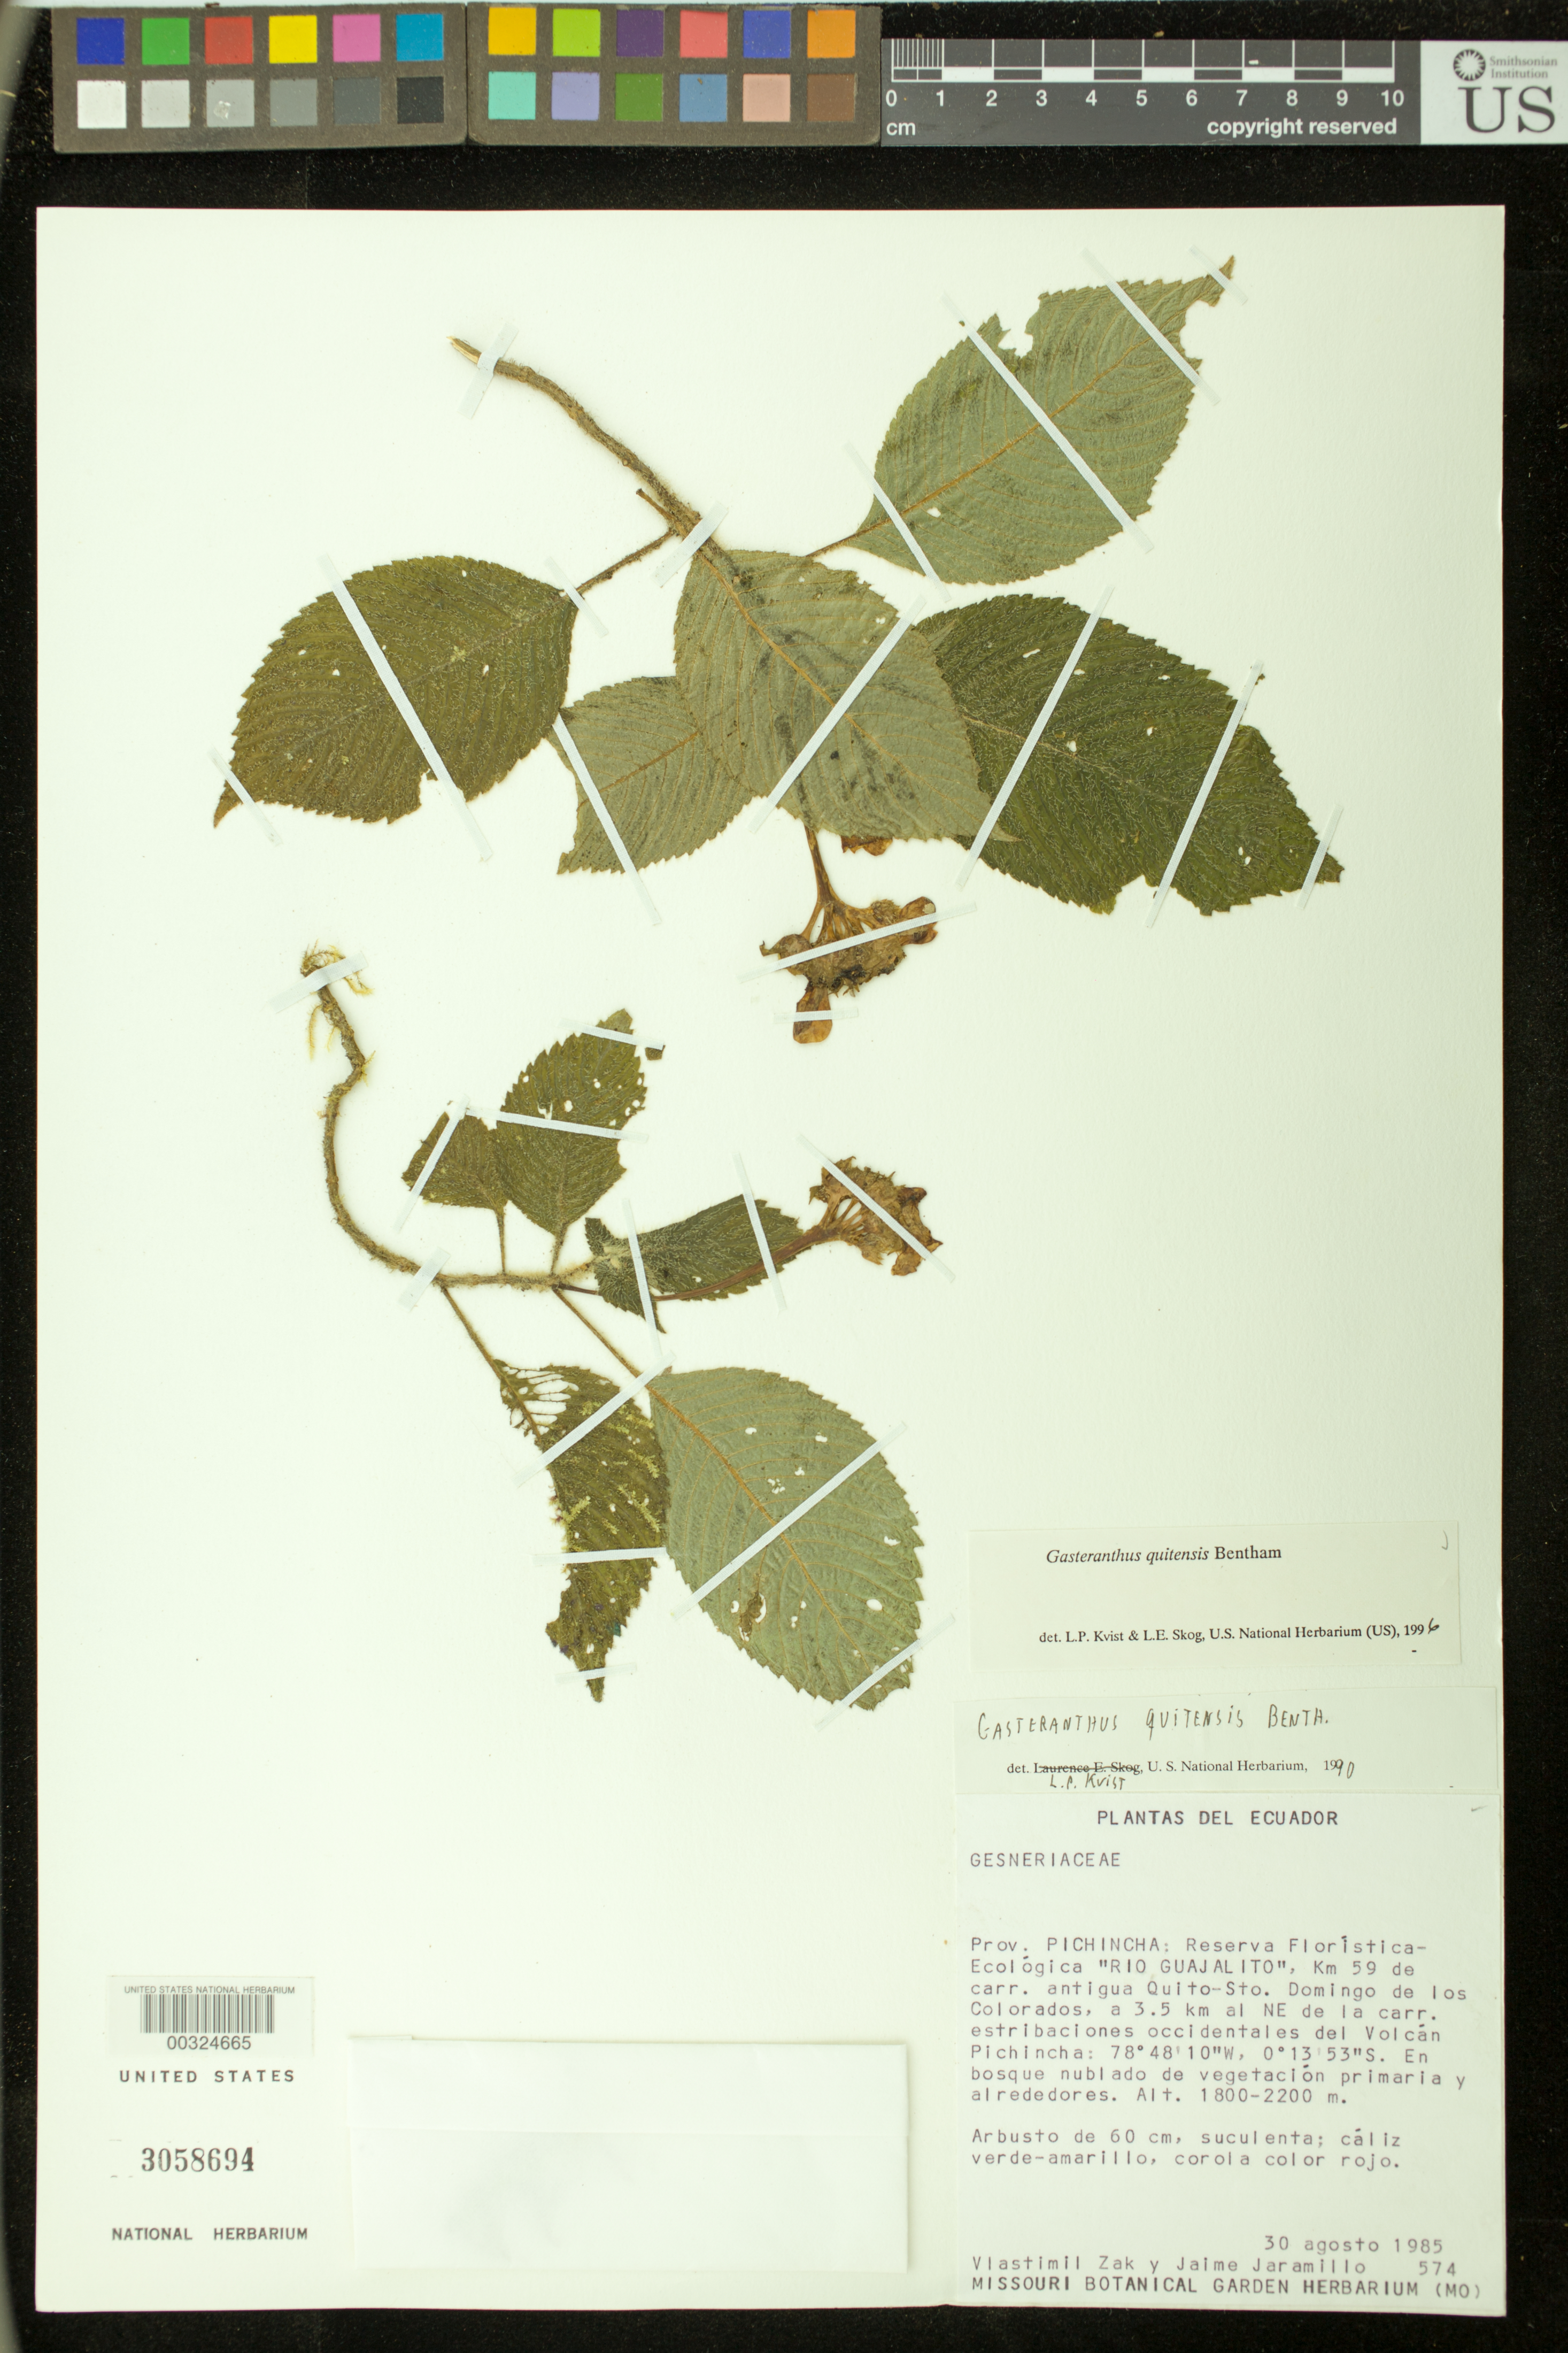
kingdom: Plantae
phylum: Tracheophyta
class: Magnoliopsida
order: Lamiales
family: Gesneriaceae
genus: Gasteranthus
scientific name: Gasteranthus quitensis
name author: Benth.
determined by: Skog, Laurence E.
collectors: V. Zak & J. L. Jaramillo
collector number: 574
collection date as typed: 30 Aug 1985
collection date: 1985-08-30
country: Ecuador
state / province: Pichincha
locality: Reserva Floristíca-Ecológica "Rio Guajalito", km 59 de carr. antigua Quito - Sto. Domingo de los Colorados, a 3.5 km al NE de la carr. estribaciones occidentales del Volcán Pichincha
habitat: En bosque nublado de vegetación primaria y alrededores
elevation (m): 1800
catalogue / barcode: US 3058694